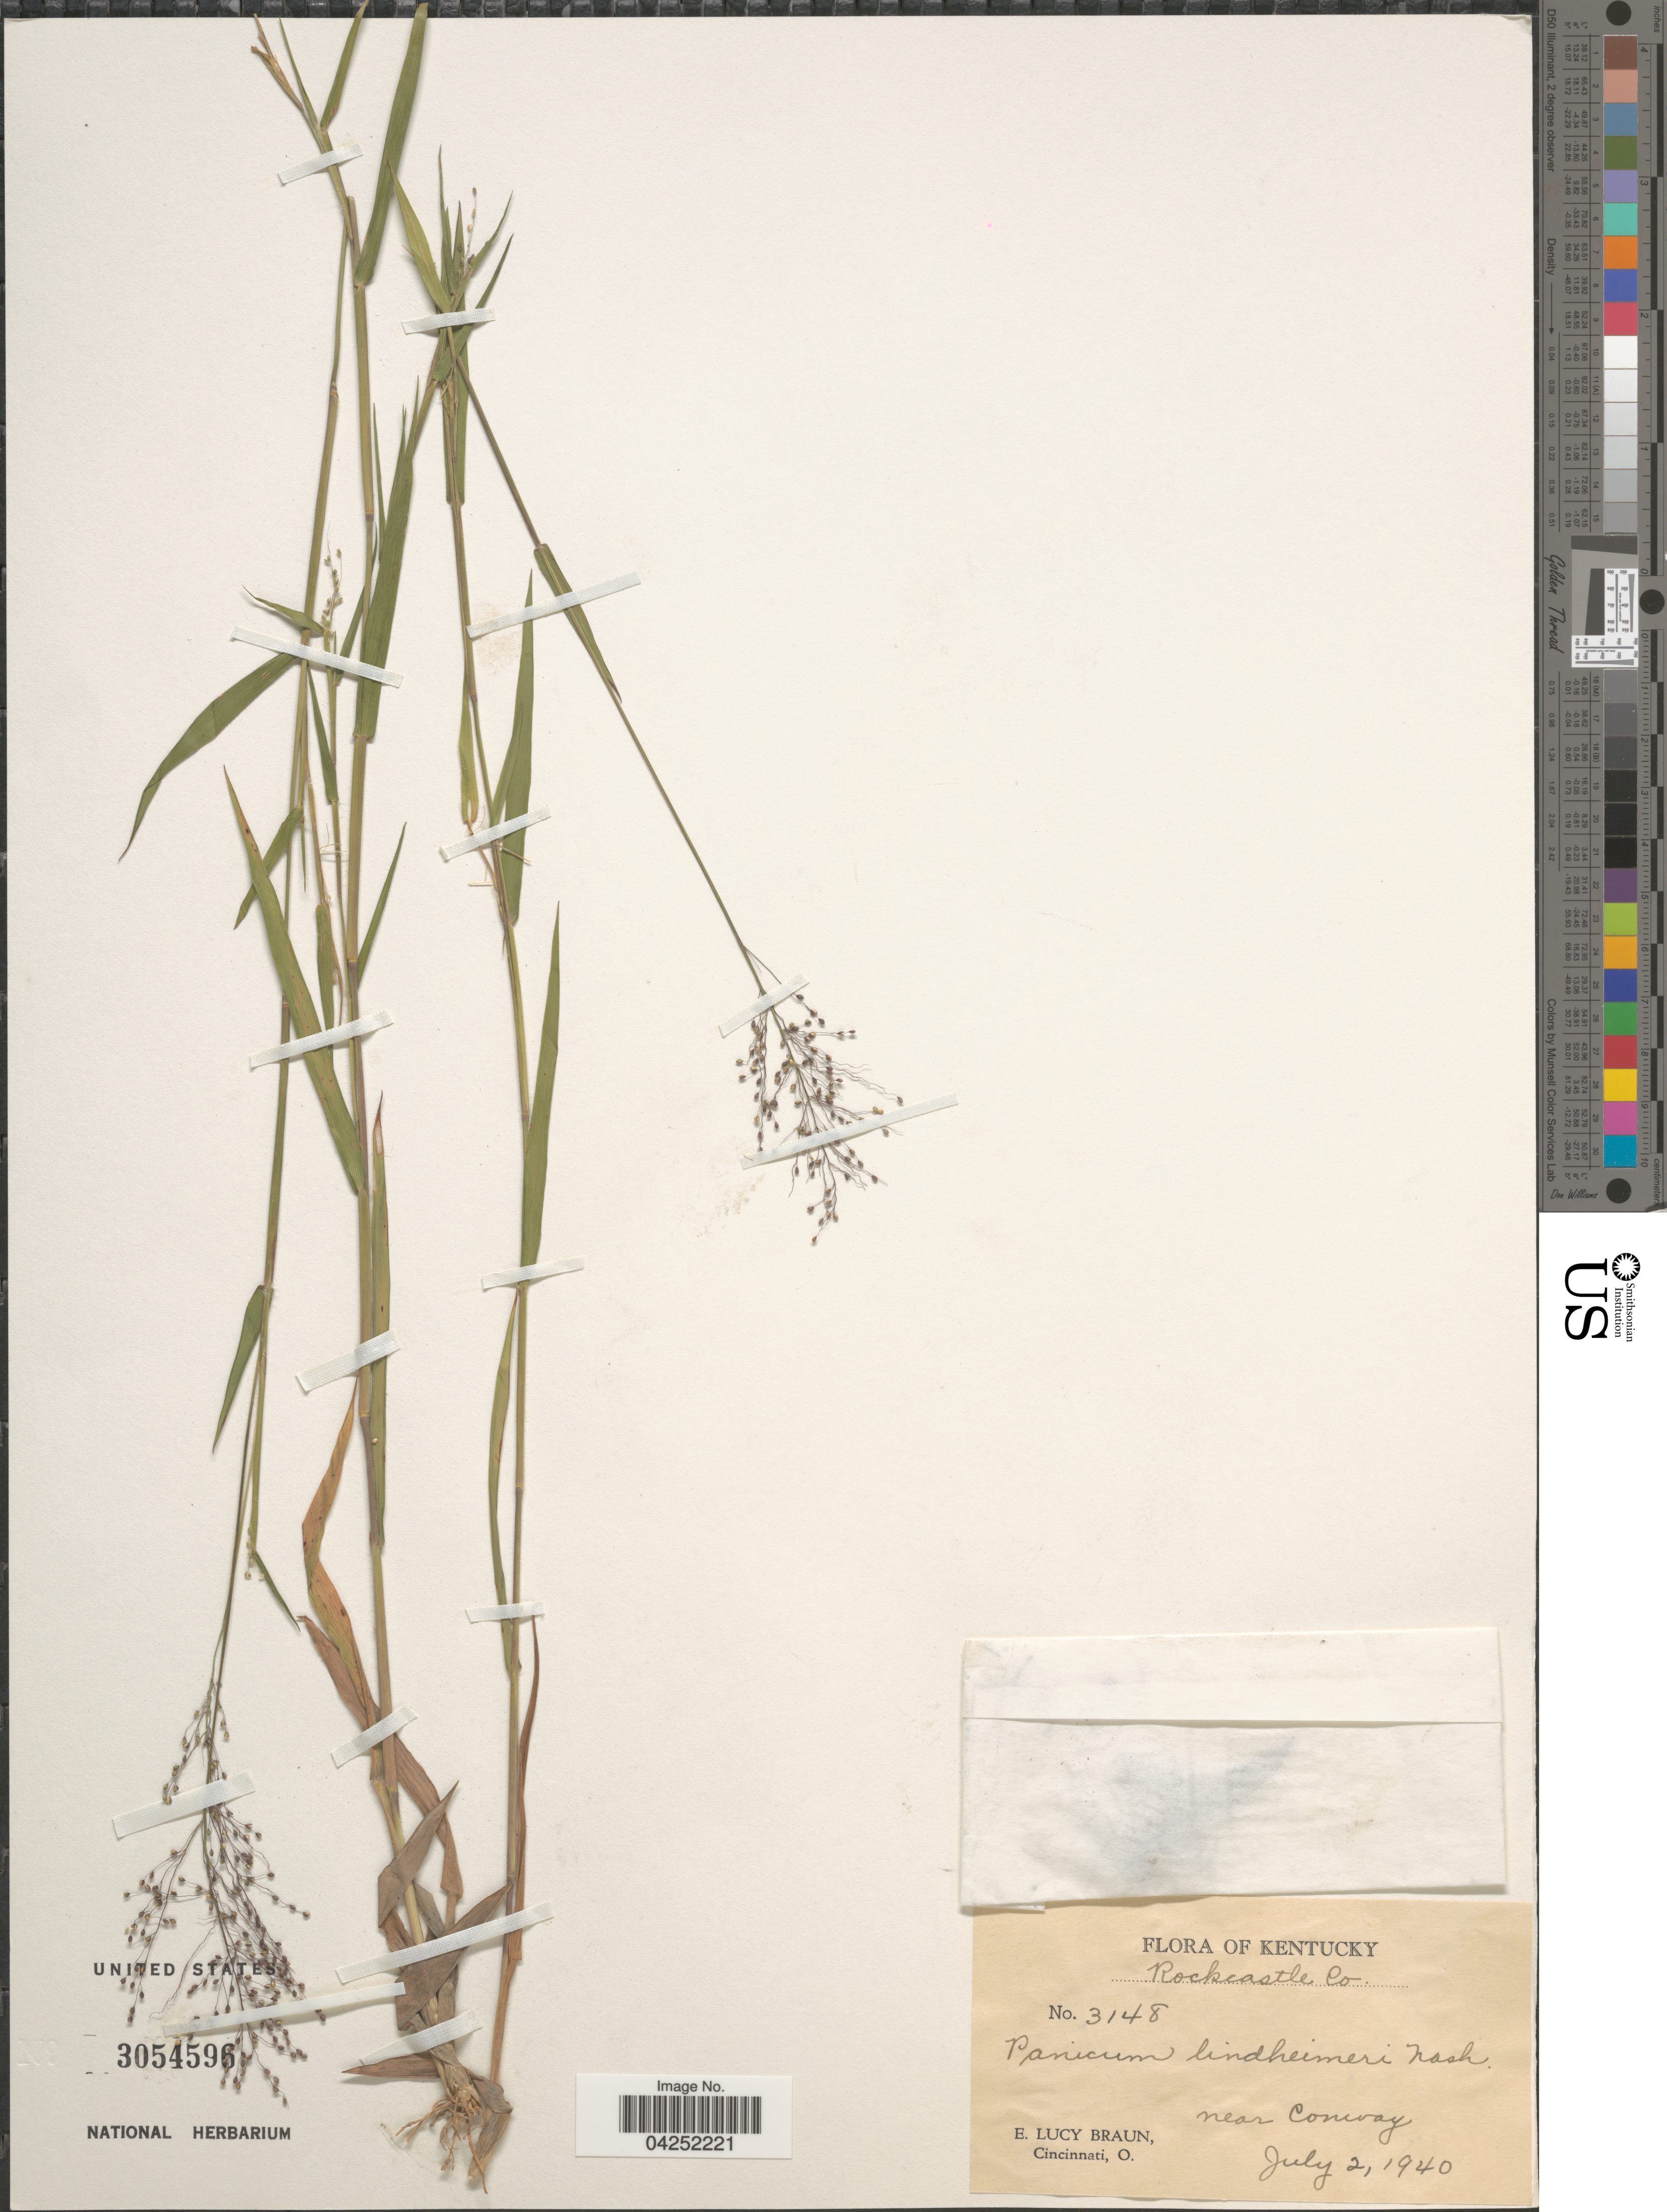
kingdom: Plantae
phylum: Tracheophyta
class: Liliopsida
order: Poales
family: Poaceae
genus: Dichanthelium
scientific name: Dichanthelium acuminatum var. lindheimeri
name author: (Nash) Gould & C.A. Clark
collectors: E. L. Braun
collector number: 3148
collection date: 1940-07-02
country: United States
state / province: Kentucky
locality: Rockcastle Co. Near Conway.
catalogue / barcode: US 3054596